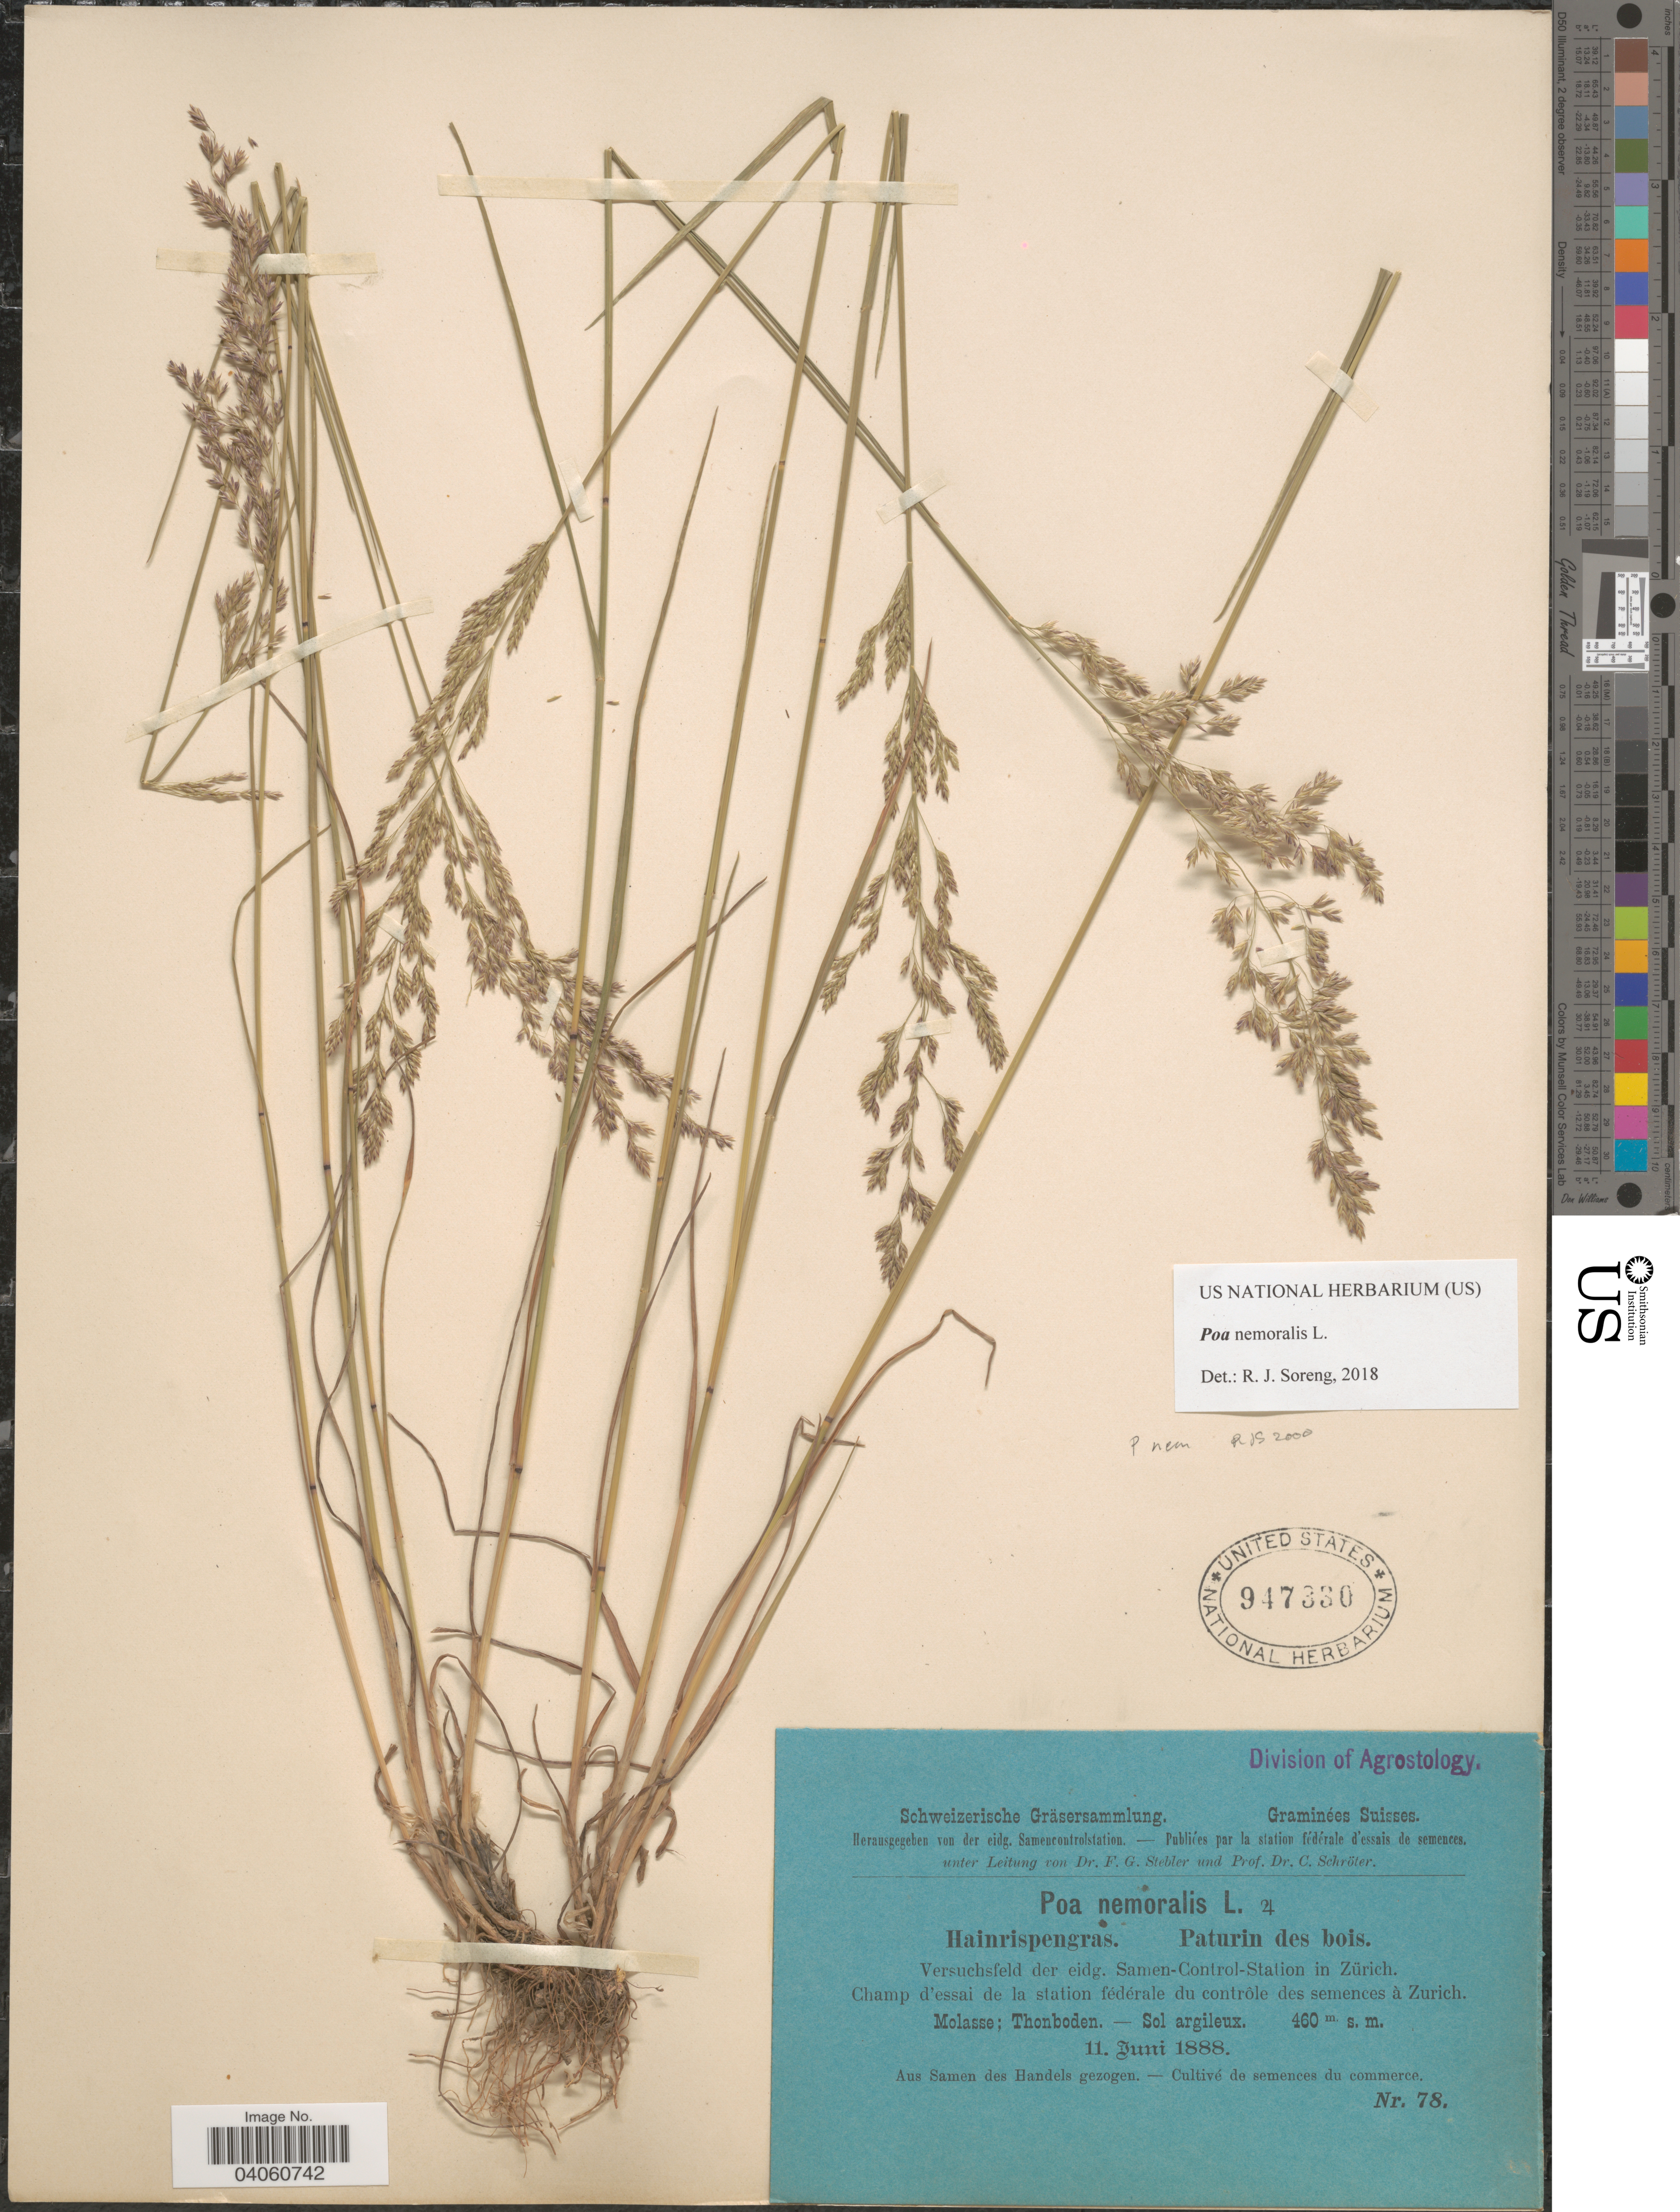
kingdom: Plantae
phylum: Tracheophyta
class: Liliopsida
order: Poales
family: Poaceae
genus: Poa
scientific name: Poa nemoralis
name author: L.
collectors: Stebler, F.G. & Schröter, C.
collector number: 78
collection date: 1888-06-11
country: Switzerland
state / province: Zurich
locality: Suisses. Verschusfeld der eidg. Samen-Control-Station in Zürich. Champ d'essai de la station féderale du contrôle des semences à Zurich.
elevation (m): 460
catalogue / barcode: US 947330